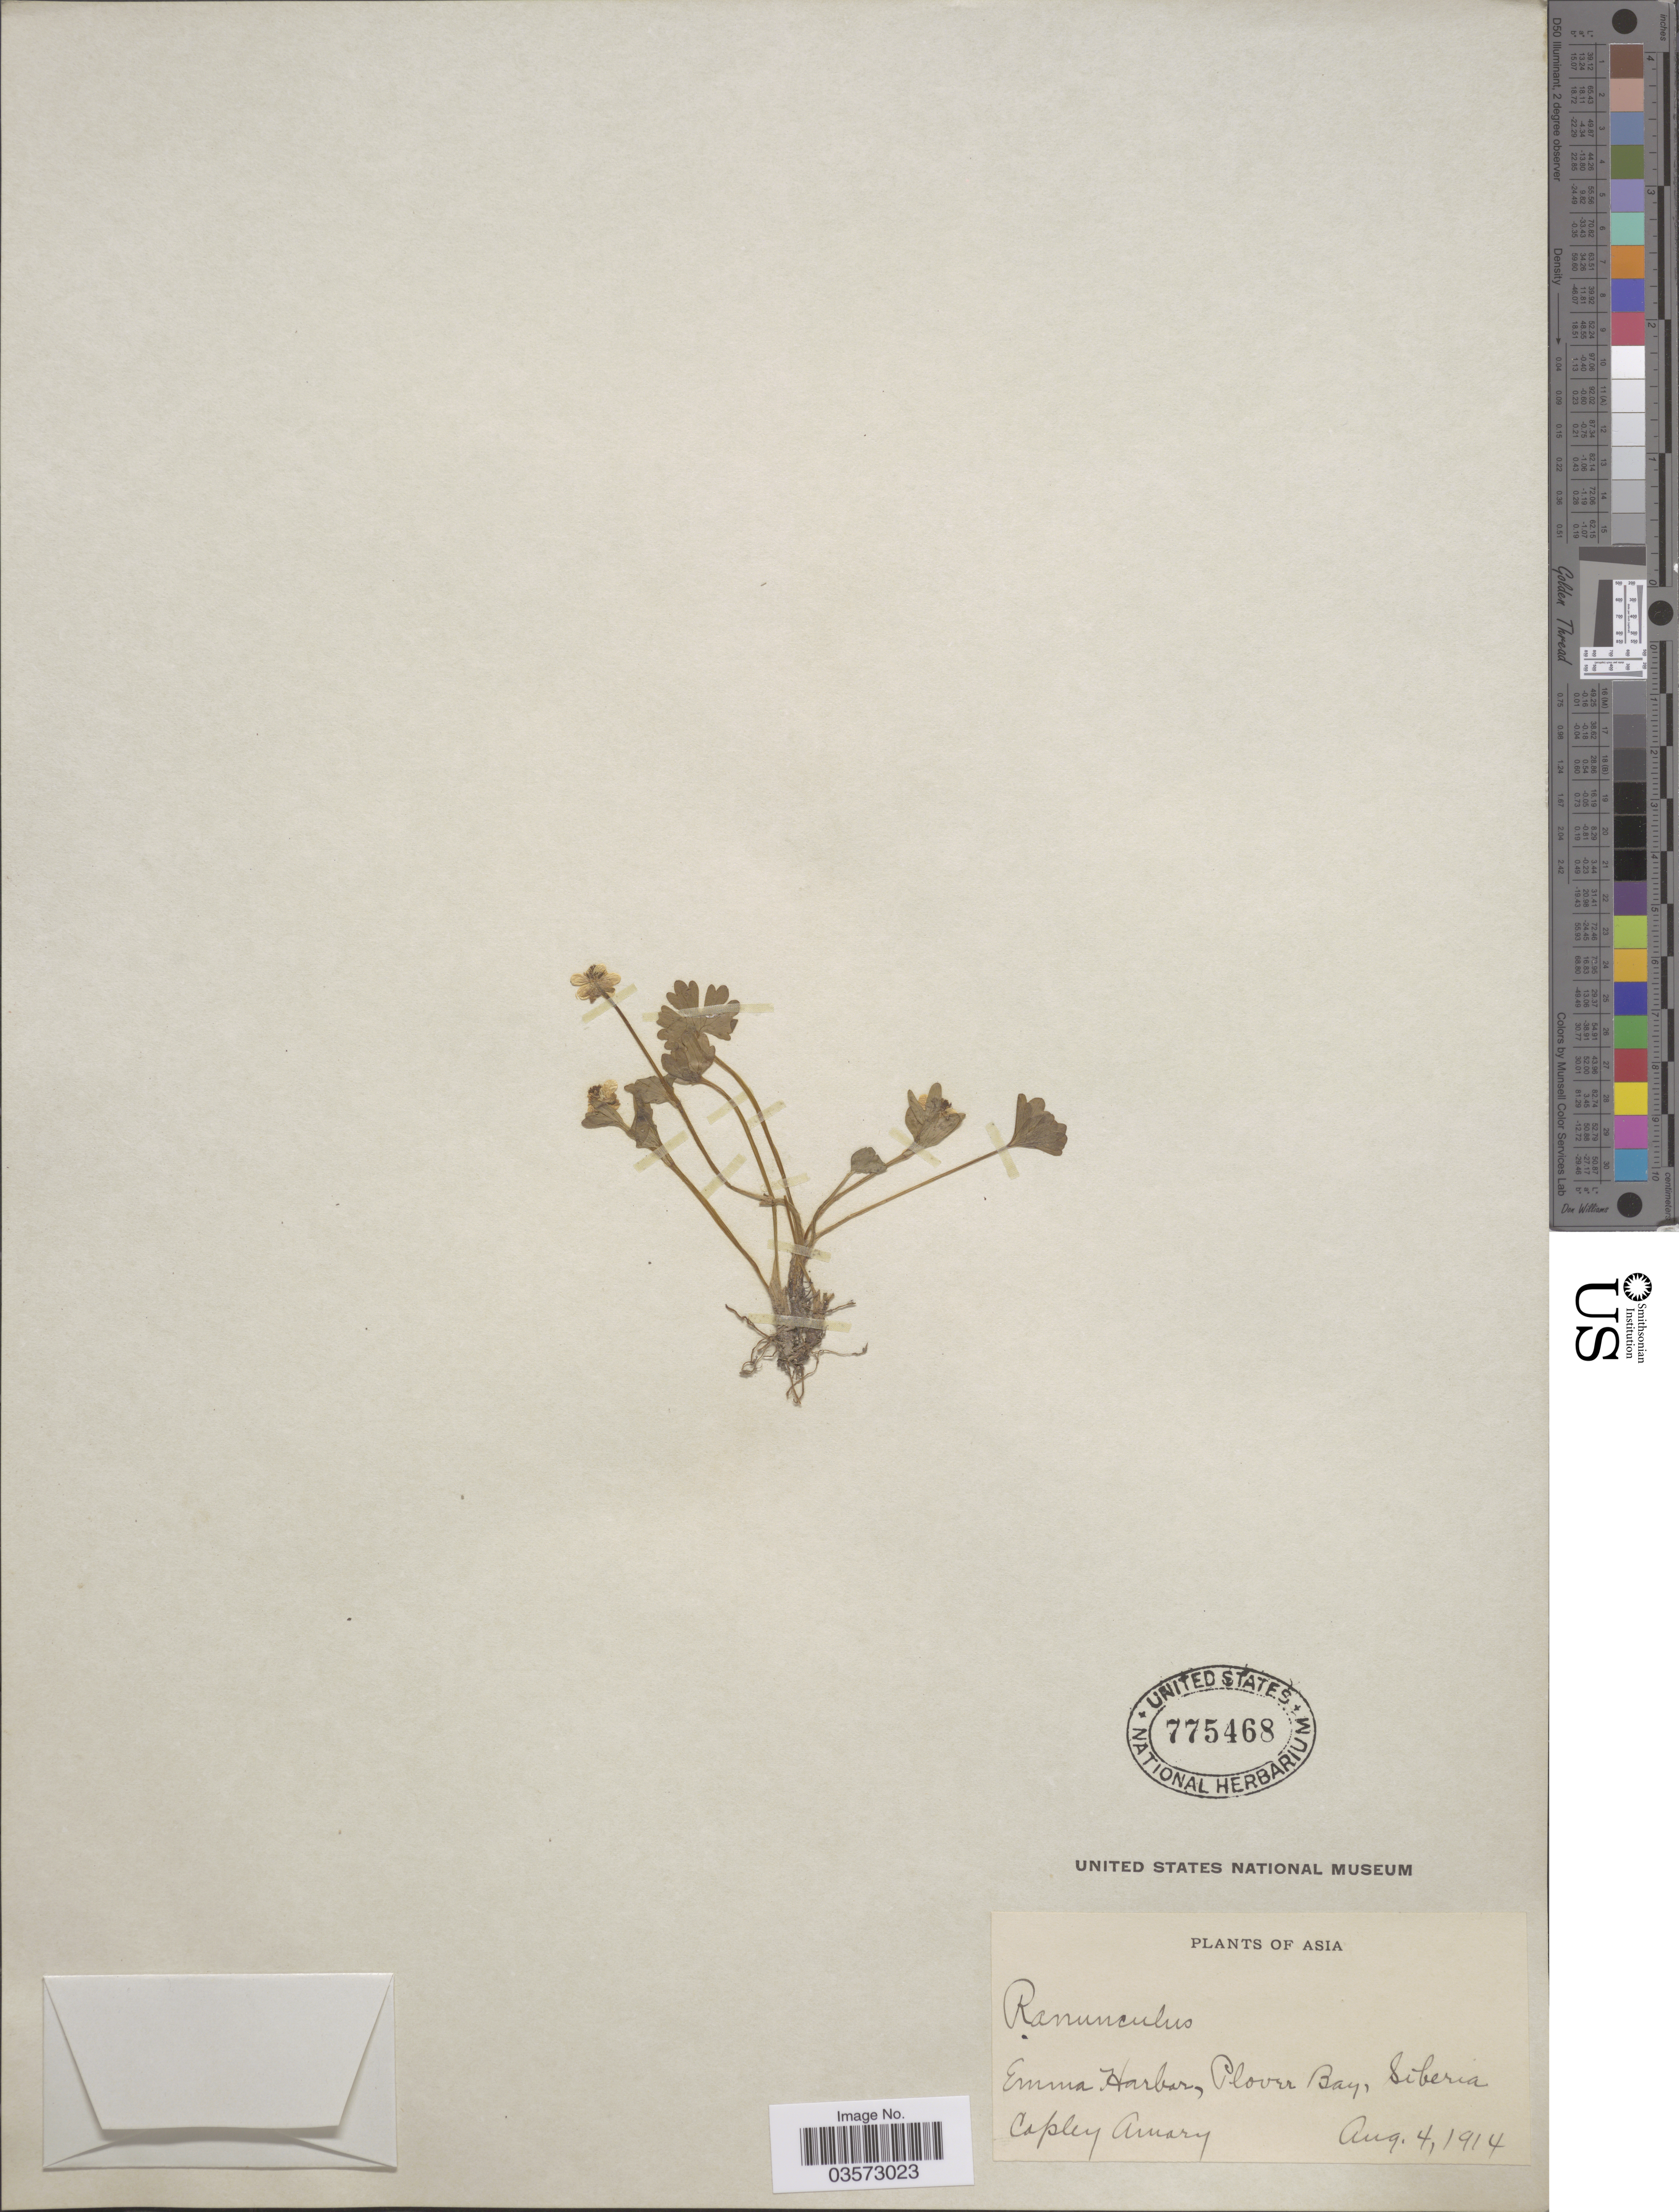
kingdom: Plantae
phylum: Tracheophyta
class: Magnoliopsida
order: Ranunculales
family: Ranunculaceae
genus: Ranunculus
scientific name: Ranunculus sp.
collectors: C. Amary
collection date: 1914-08-04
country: Russian Federation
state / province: Chukotka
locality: Asia. Emma Harbor, Plover Bay, Siberia.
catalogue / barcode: US 775468